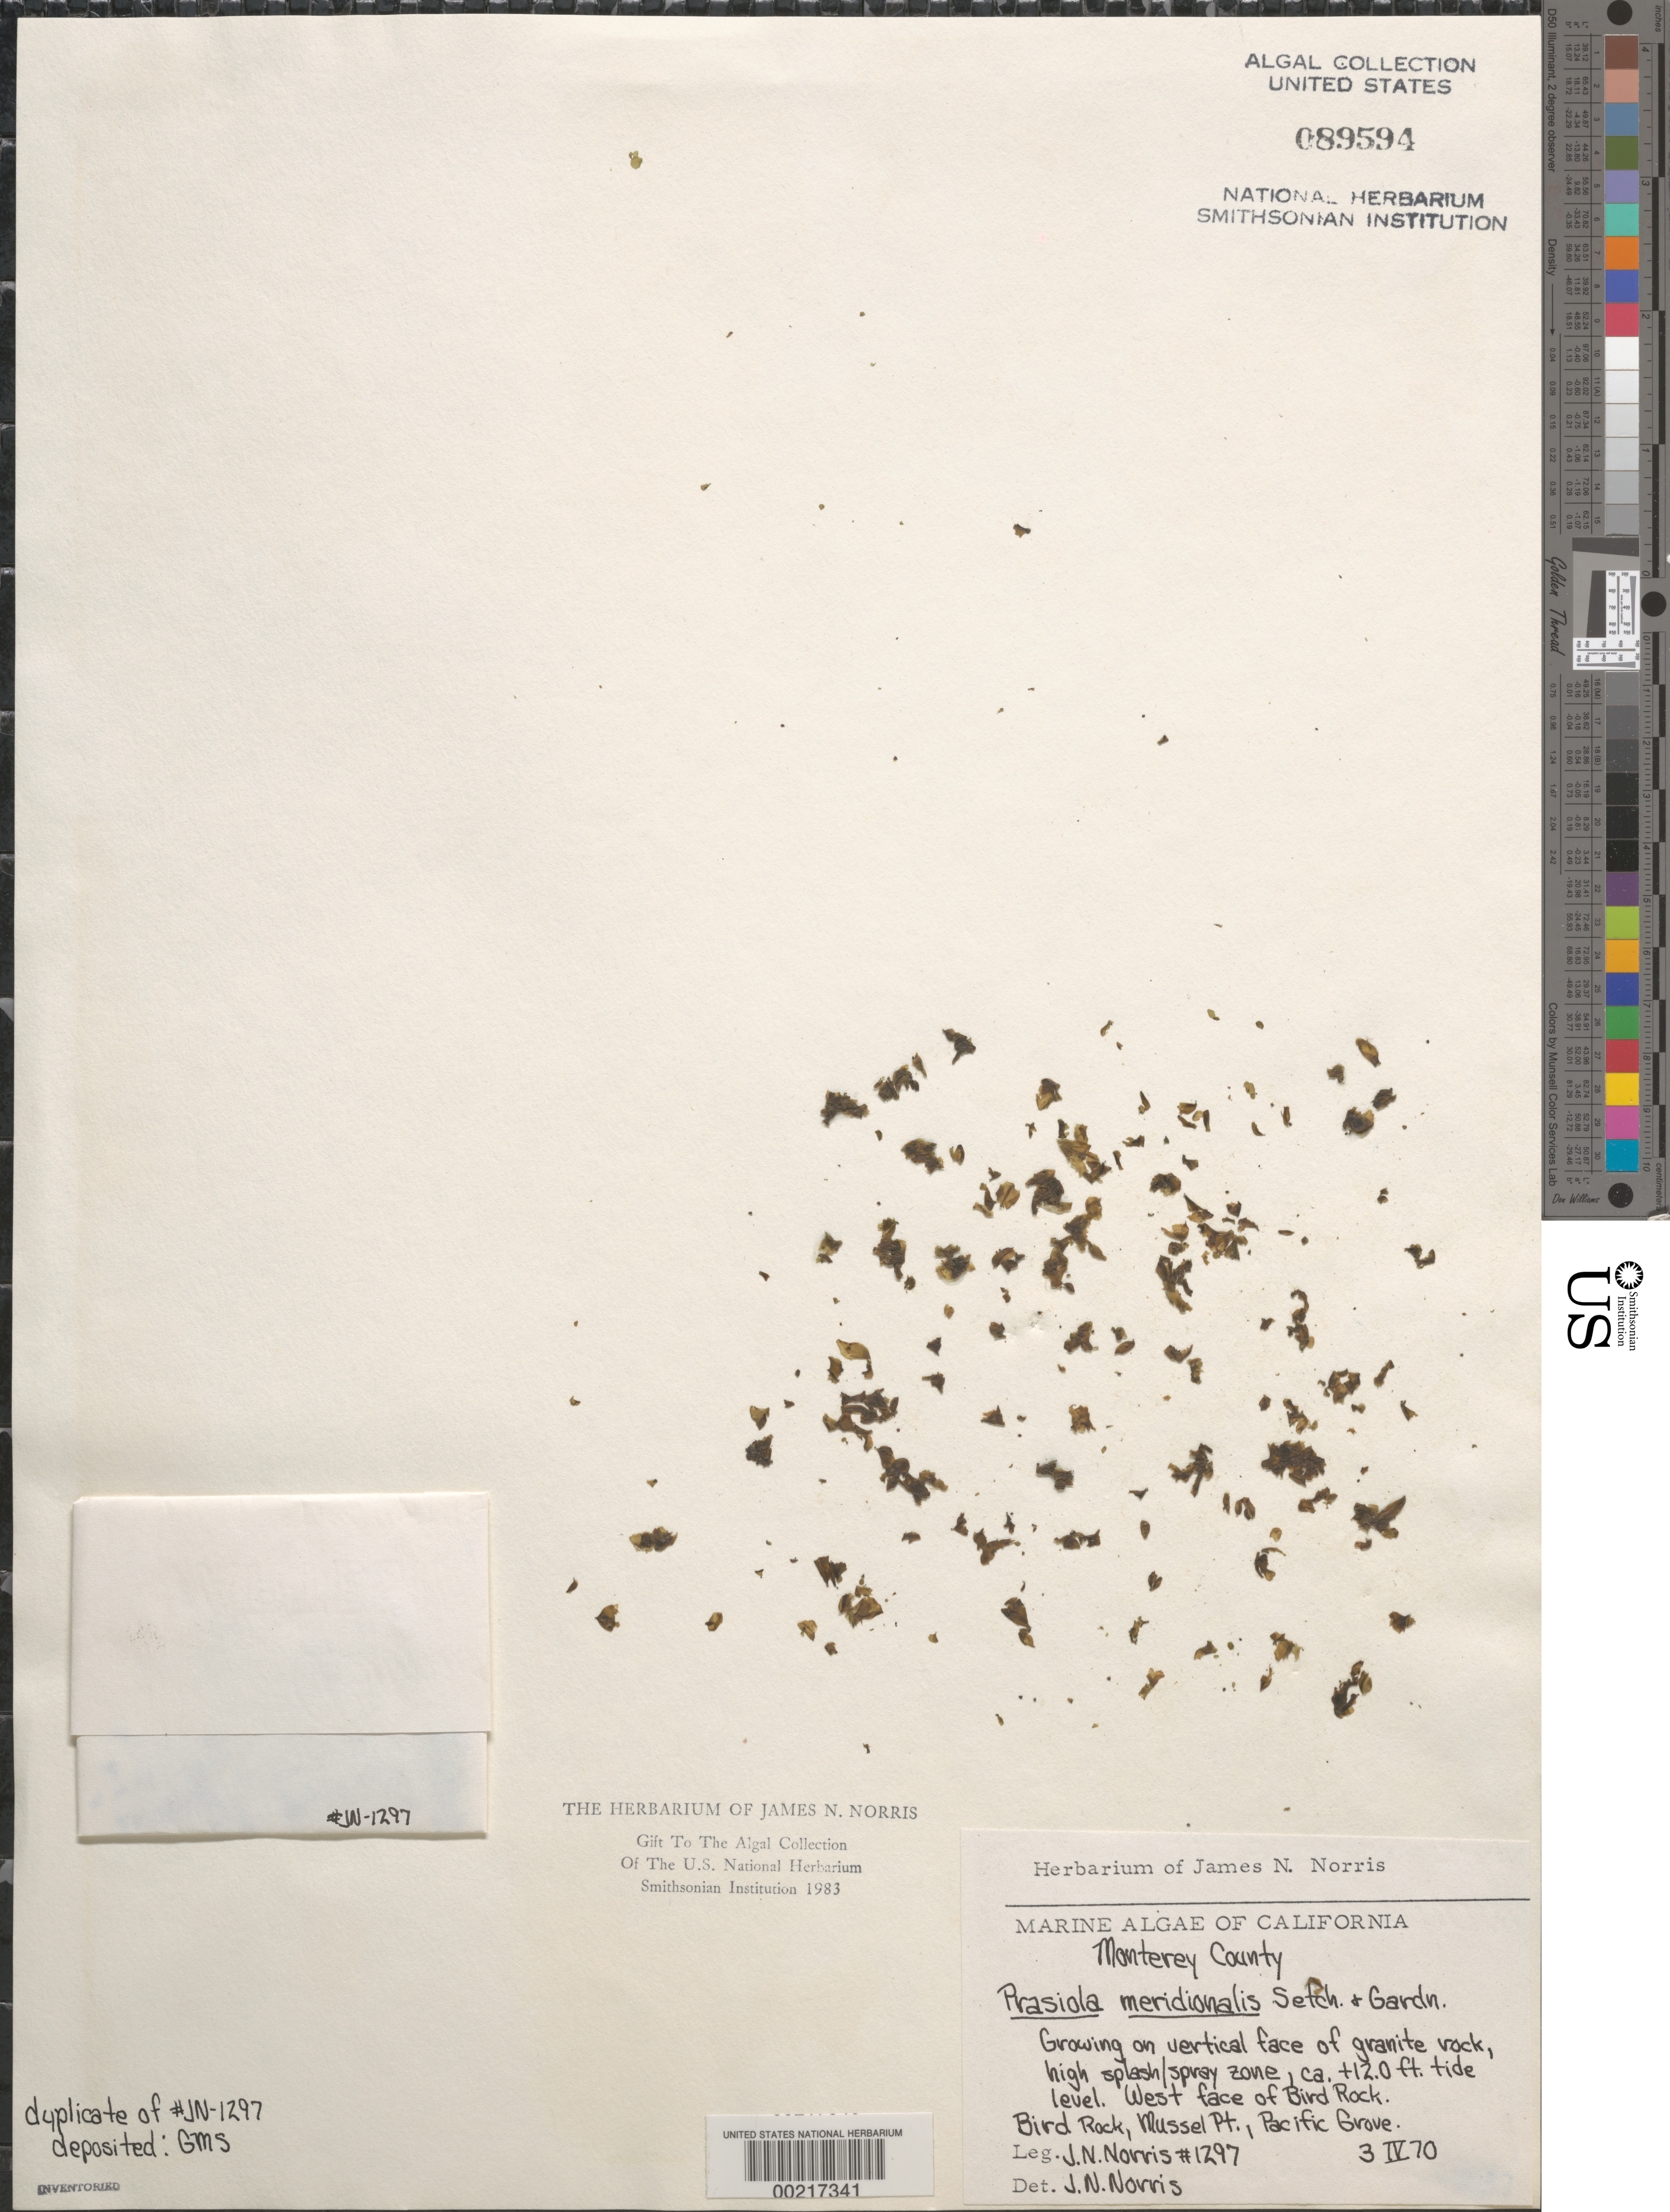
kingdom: Plantae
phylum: Chlorophyta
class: Trebouxiophyceae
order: Prasiolales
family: Prasiolaceae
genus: Prasiola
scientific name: Prasiola meridionalis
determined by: Norris, James N.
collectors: J. N. Norris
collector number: JN-1297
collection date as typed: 03 Apr 1970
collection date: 1970-04-03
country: United States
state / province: California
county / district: Monterey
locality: Pacific Grove, Mussel Point, Bird Rock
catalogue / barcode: US 89594